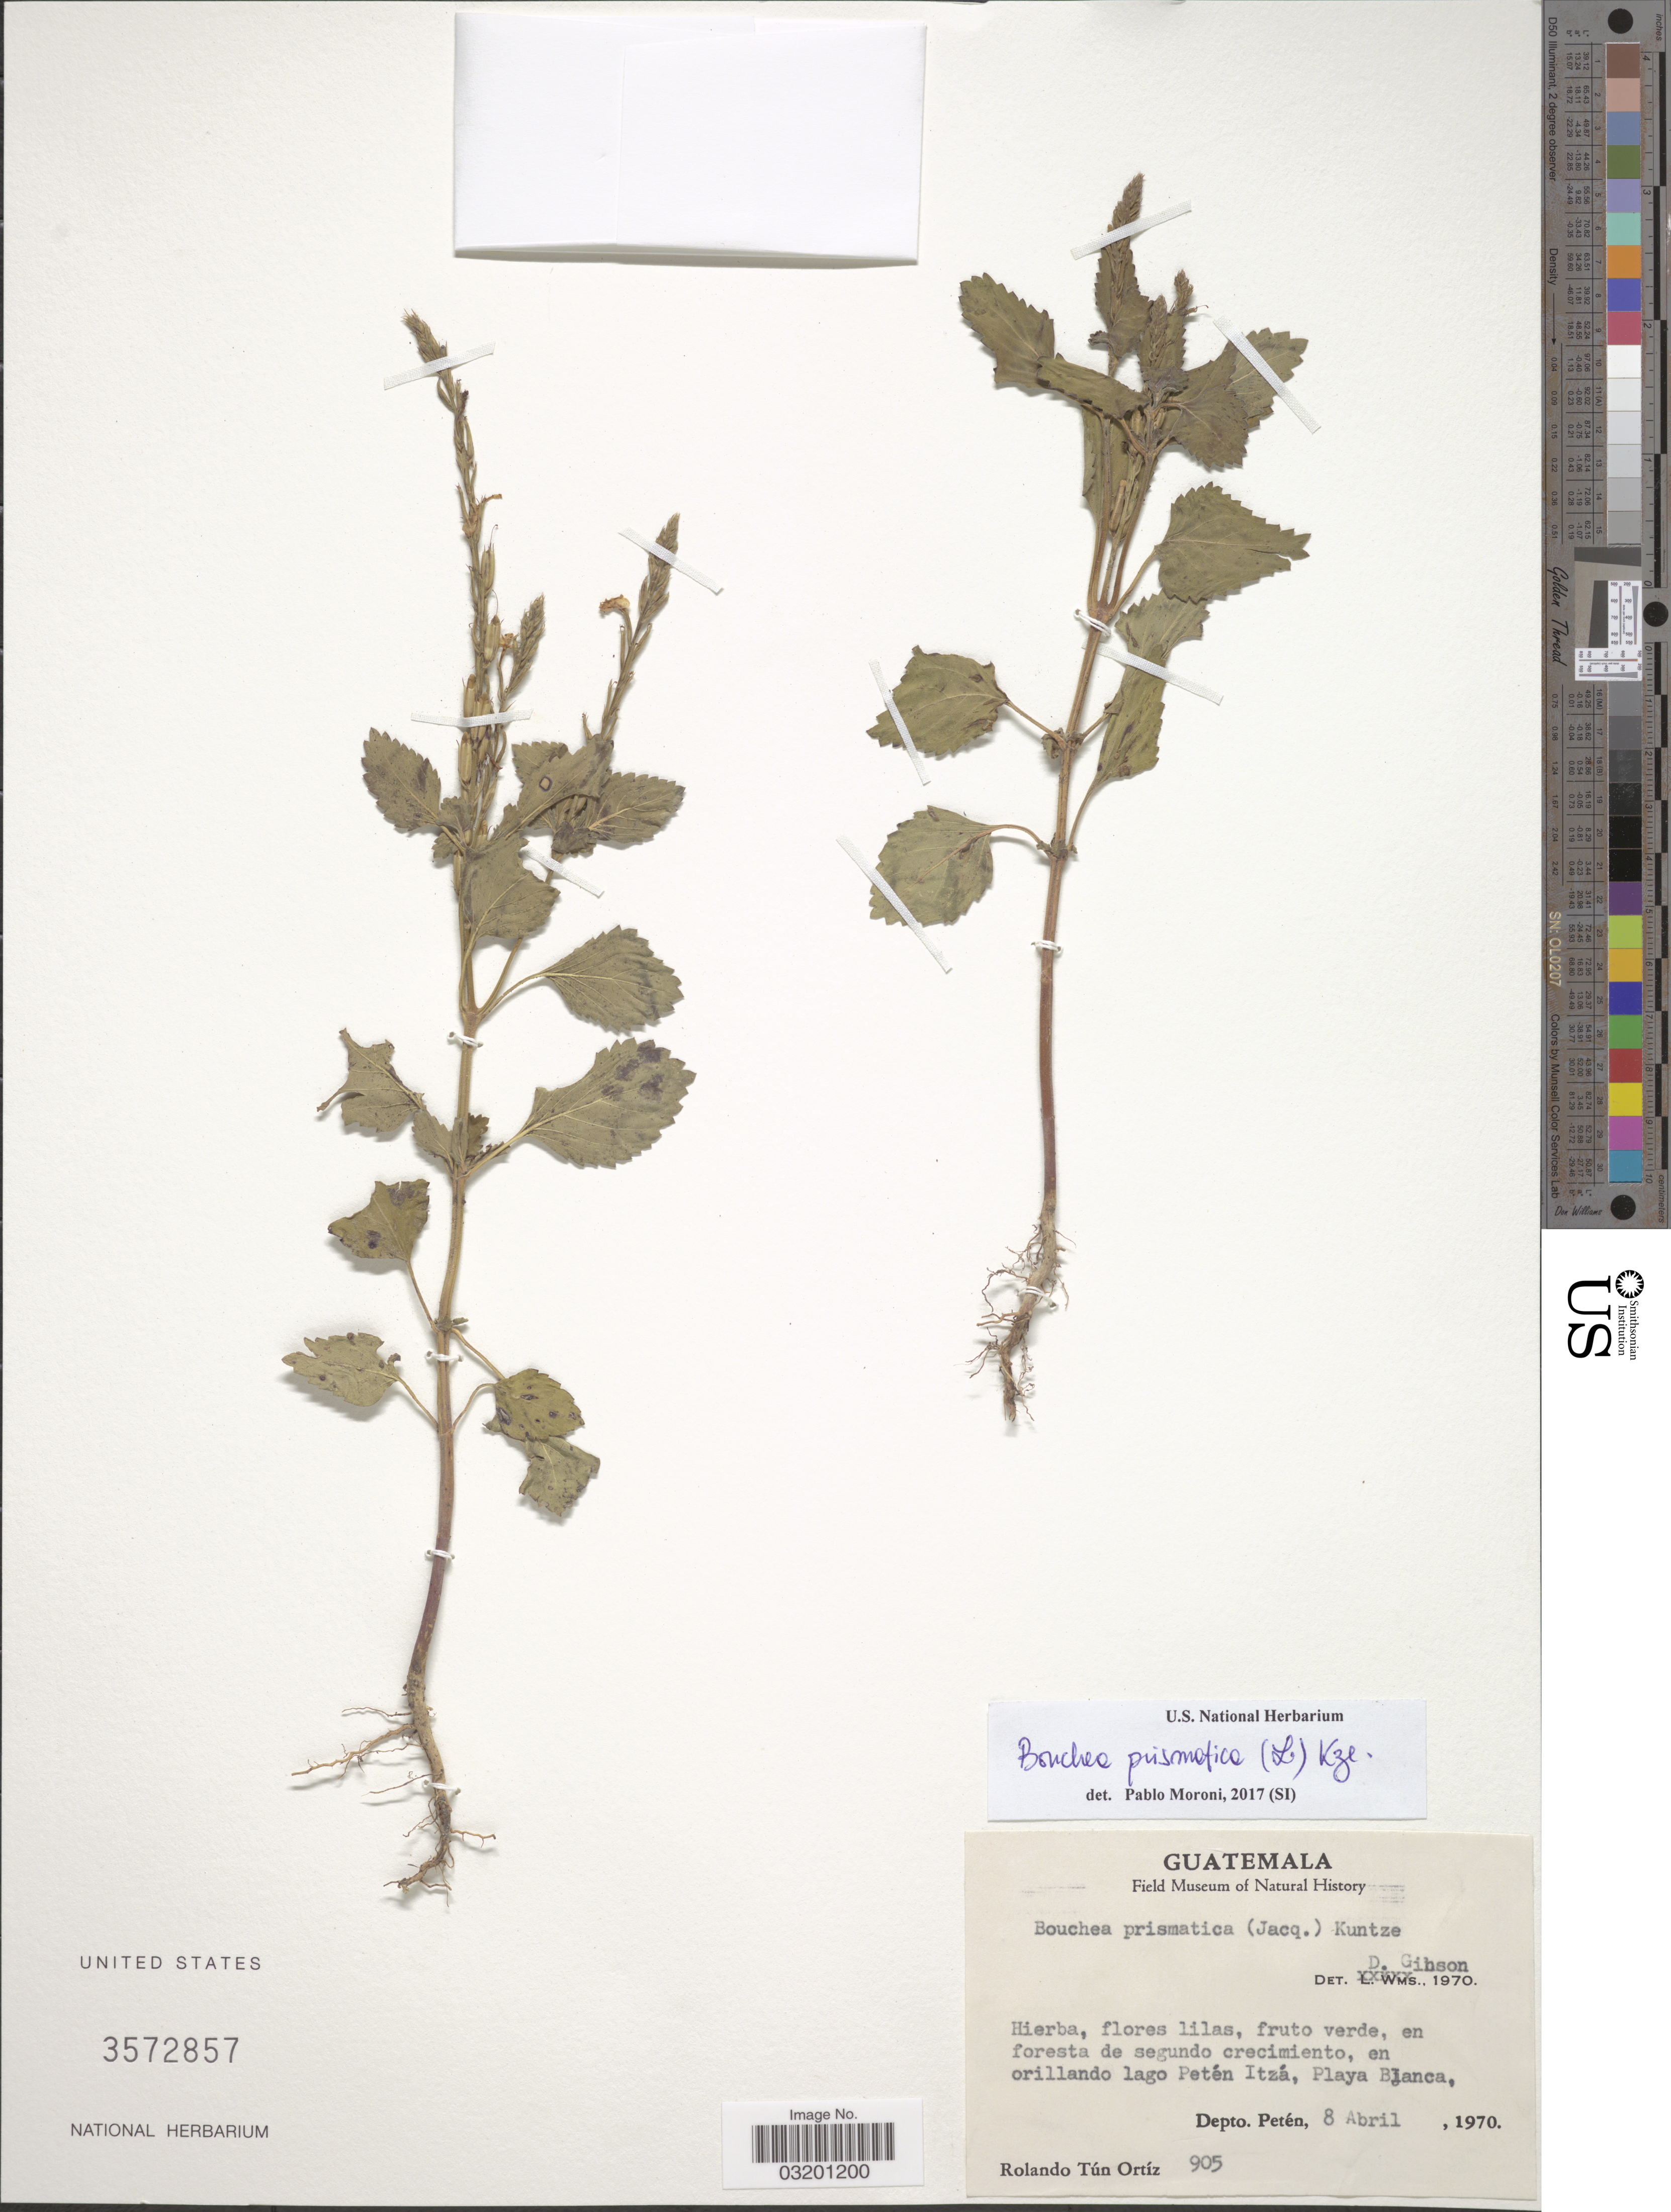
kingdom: Plantae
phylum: Tracheophyta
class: Magnoliopsida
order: Lamiales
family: Verbenaceae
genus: Bouchea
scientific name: Bouchea prismatica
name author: (L.) Kuntze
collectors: R. T. Ortíz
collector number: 905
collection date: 1970-04-08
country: Guatemala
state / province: El Petén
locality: En orillando lago Petén Itzá, Playa Blanca, Depto. Petén.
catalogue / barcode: US 3572857